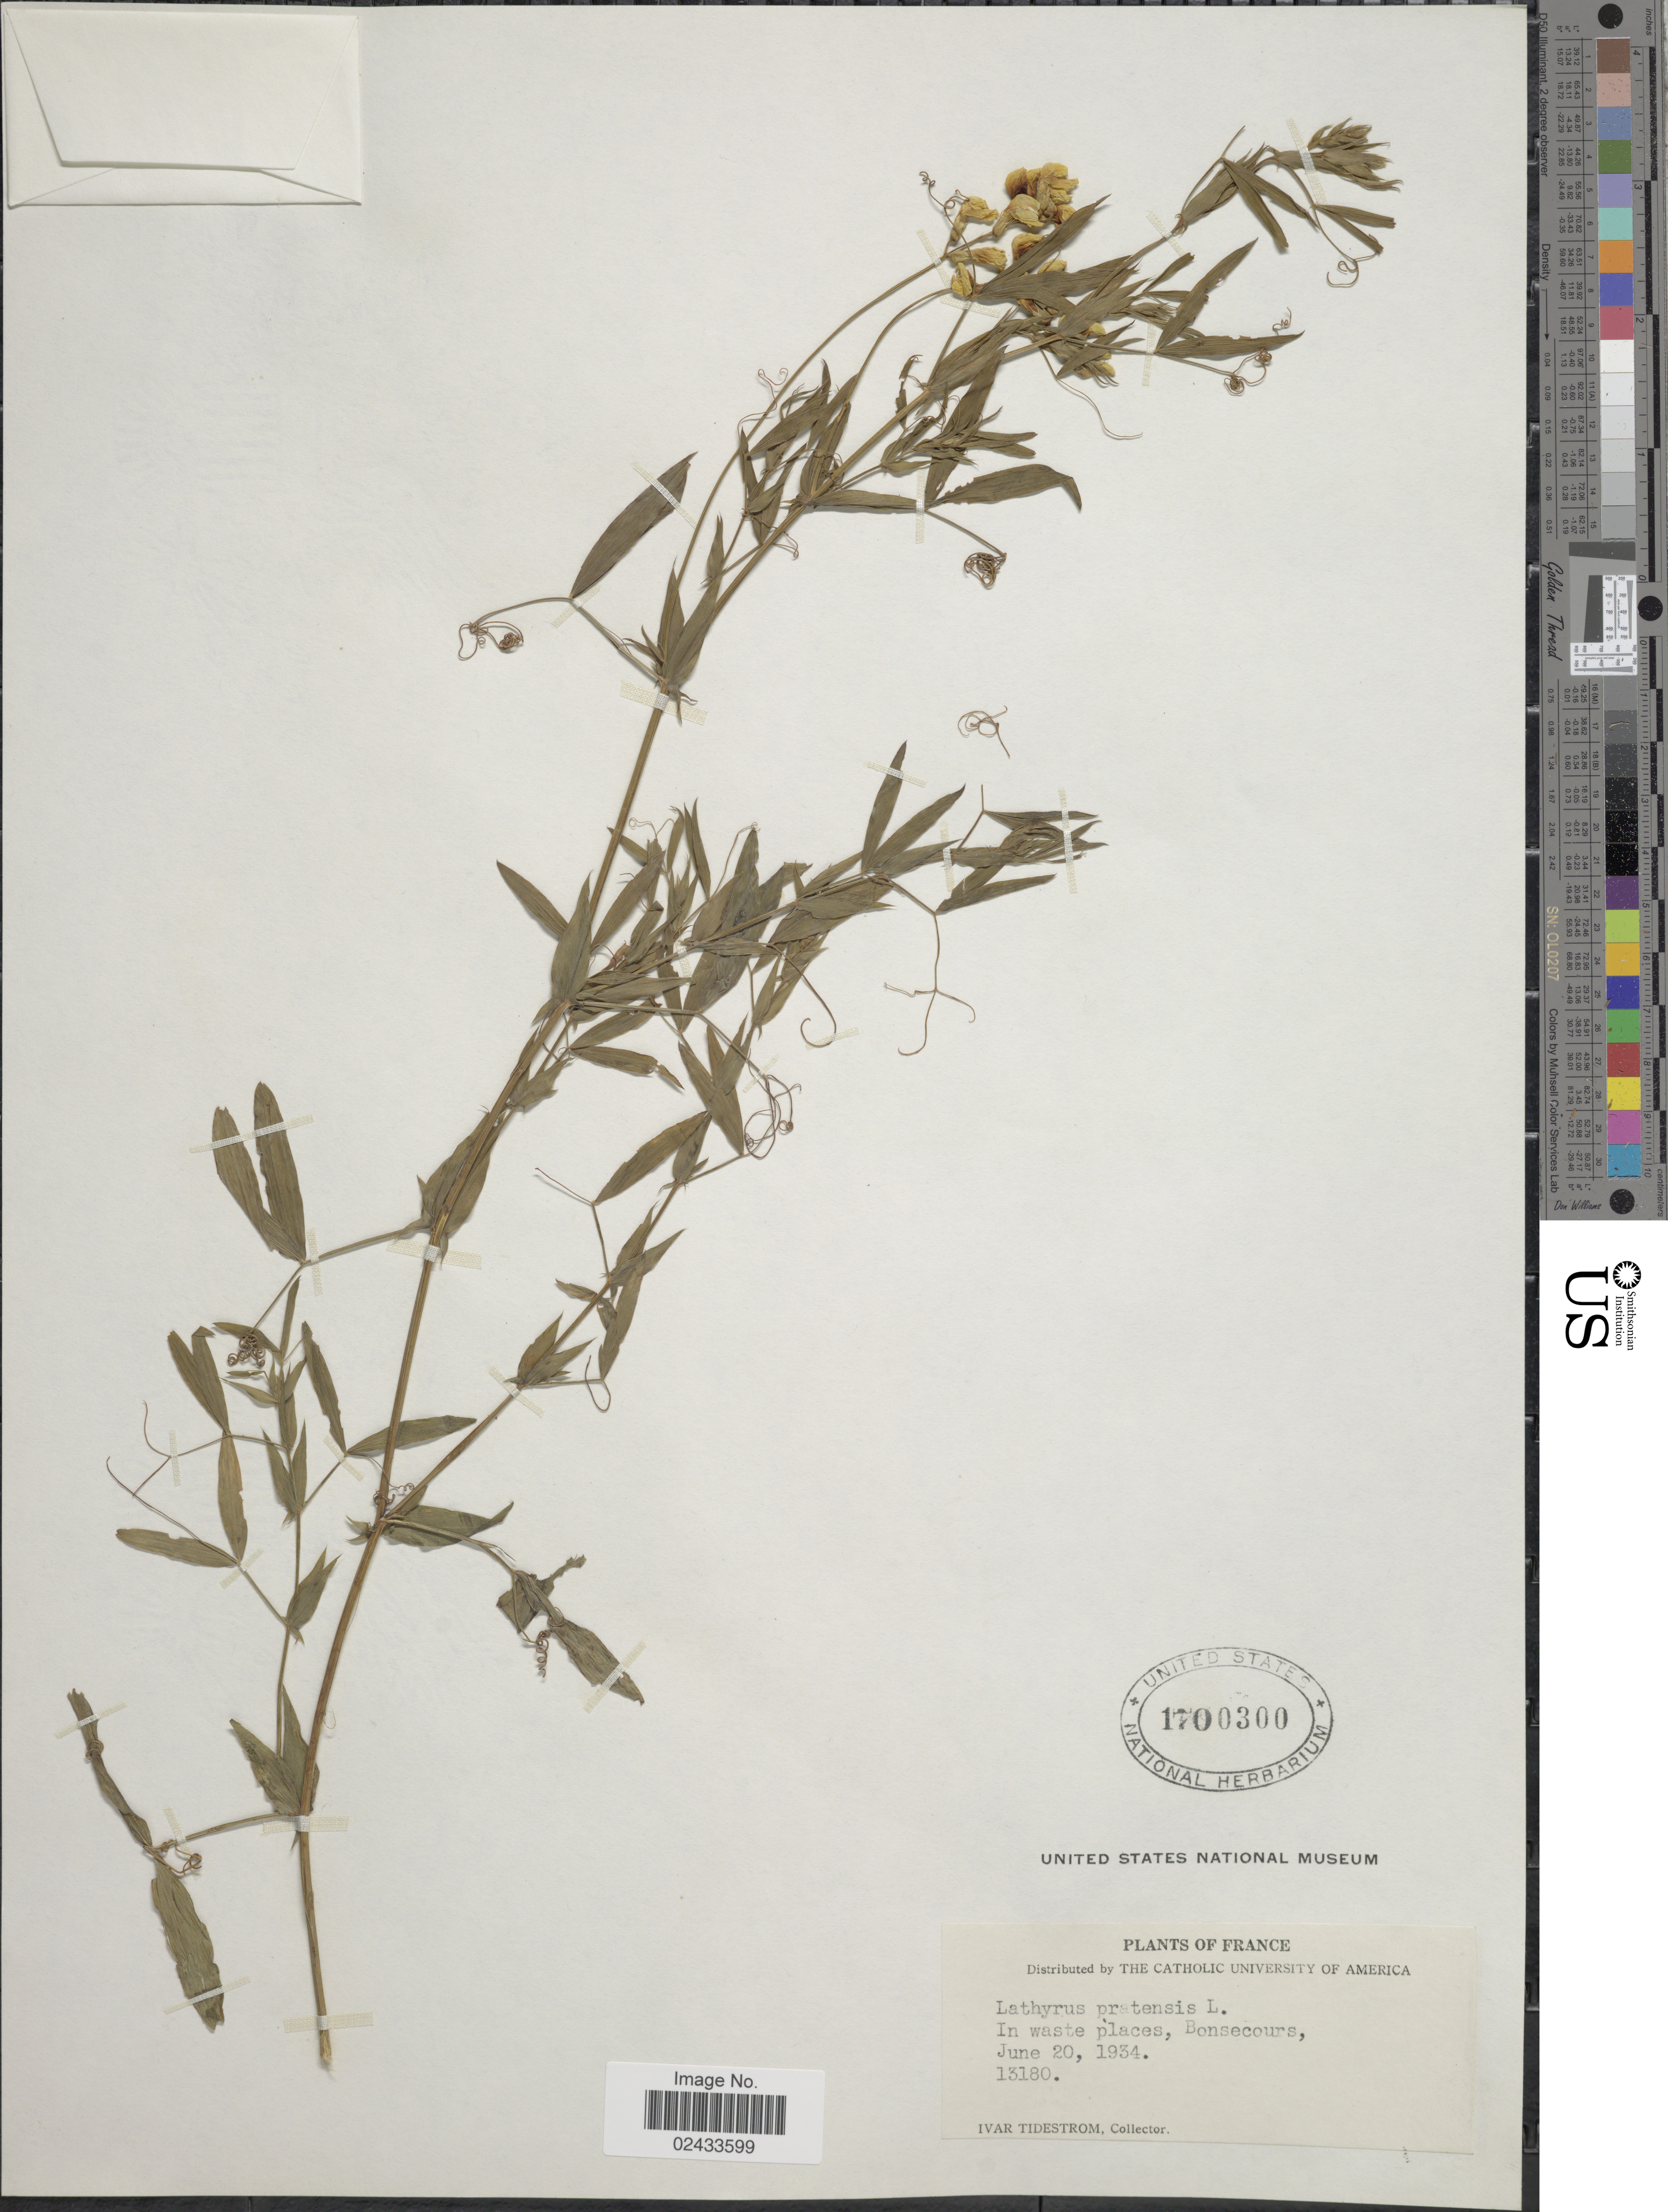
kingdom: Plantae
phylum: Tracheophyta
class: Magnoliopsida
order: Fabales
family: Fabaceae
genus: Lathyrus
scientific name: Lathyrus pratensis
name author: L.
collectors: I. F. Tidestrom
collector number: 13180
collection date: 1934-06-20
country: France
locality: In waste places, Bonsecours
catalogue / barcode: US 1700300